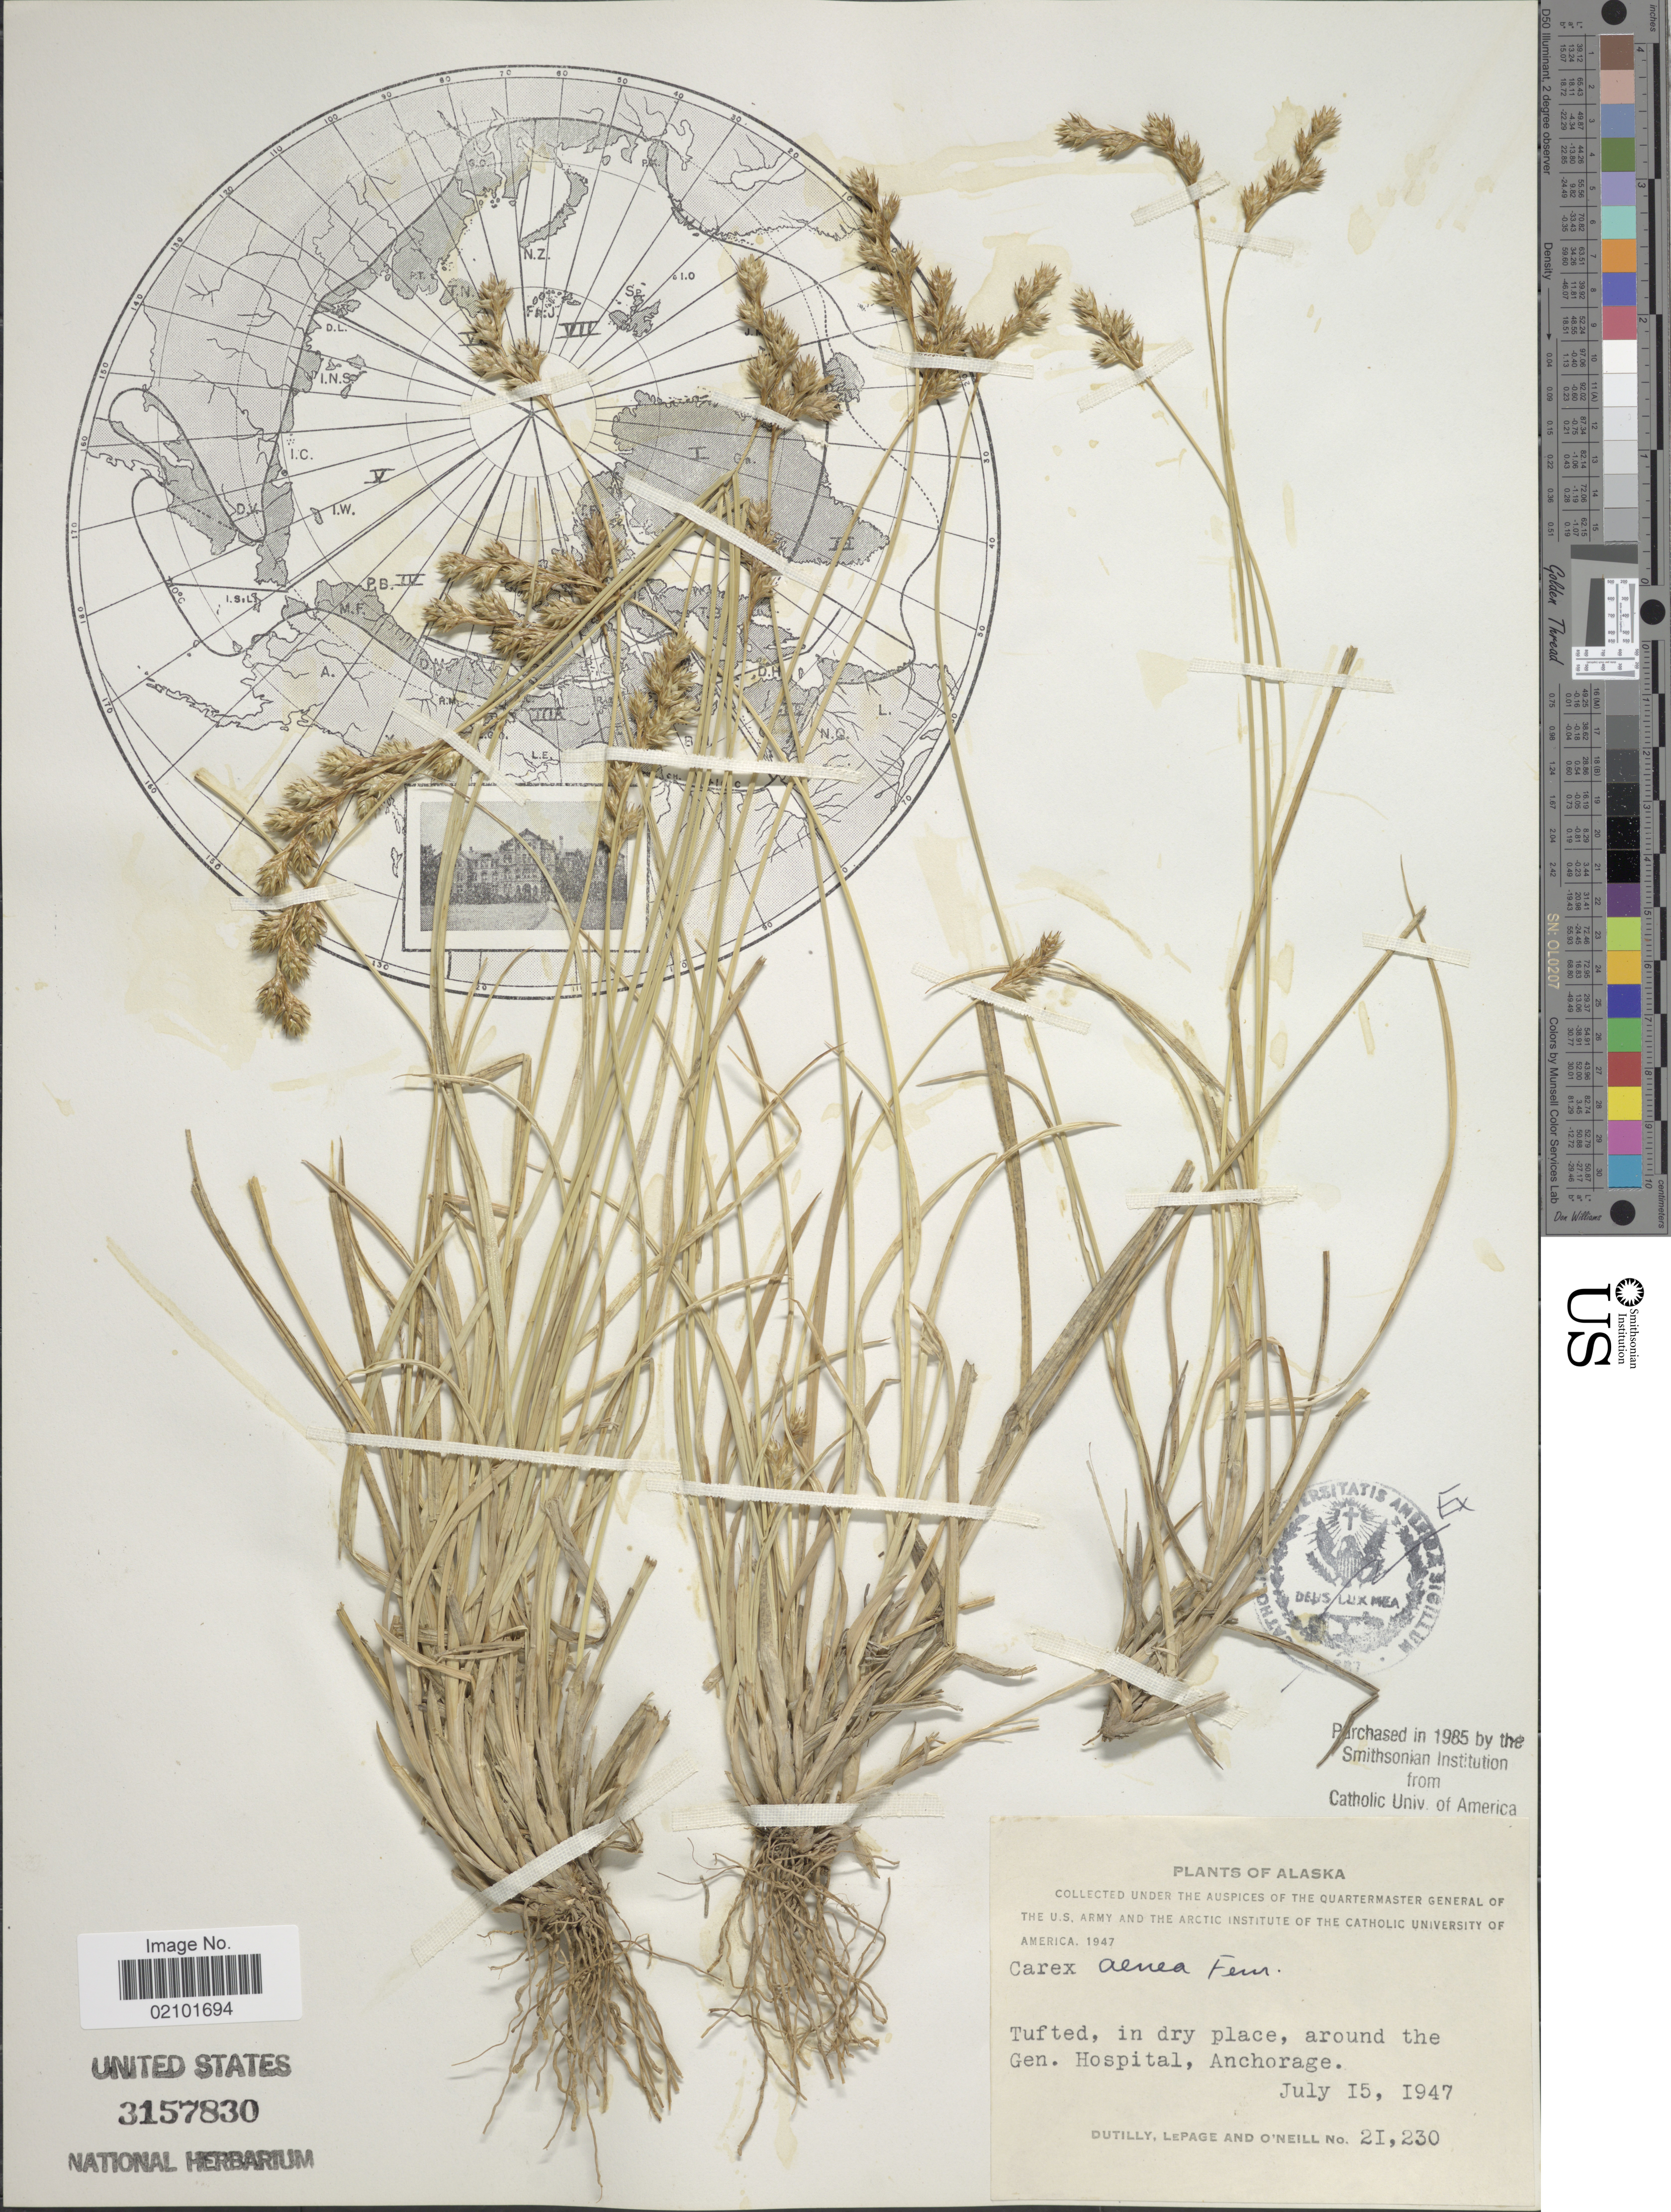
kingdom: Plantae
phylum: Tracheophyta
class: Liliopsida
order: Poales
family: Cyperaceae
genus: Carex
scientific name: Carex foenea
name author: Willd.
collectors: -. Dutilly, -. LePage & -. O'Neill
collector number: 21230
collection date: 1947-07-15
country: United States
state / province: Alaska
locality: Around the Gen. Hospital, Anchorage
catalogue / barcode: US 3157830